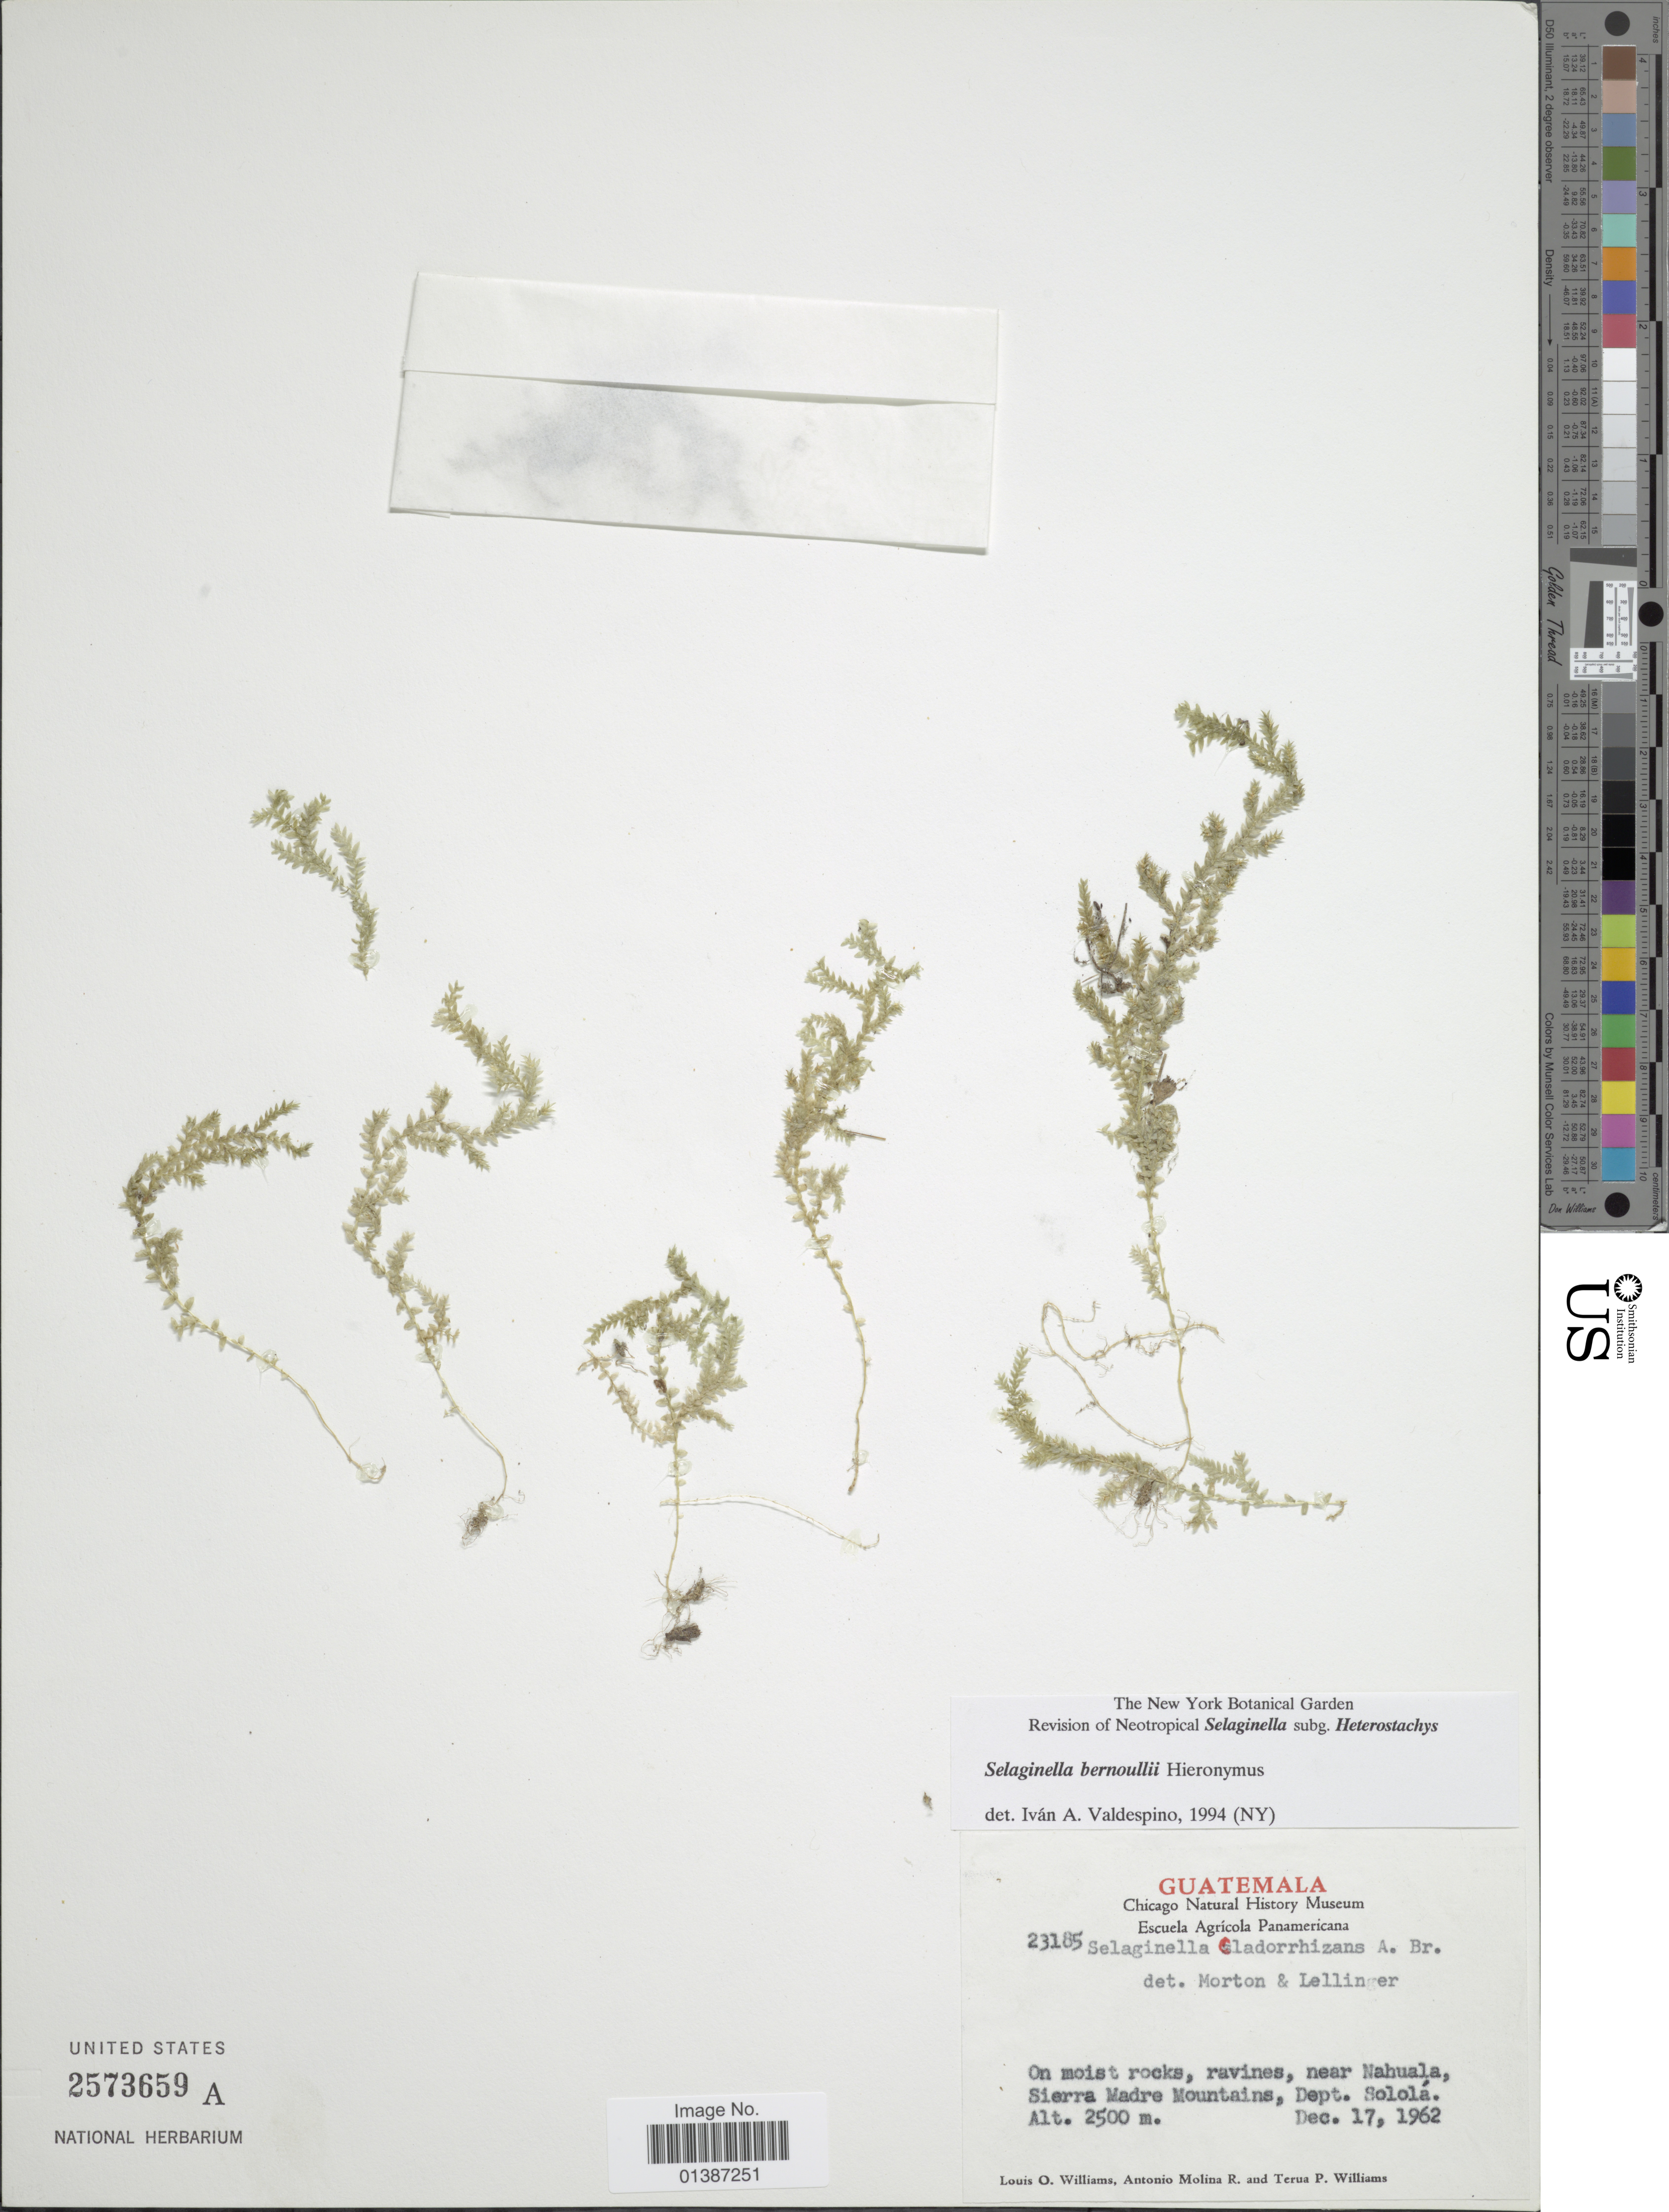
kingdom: Plantae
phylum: Tracheophyta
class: Lycopodiopsida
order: Selaginellales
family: Selaginellaceae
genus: Selaginella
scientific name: Selaginella bernoullii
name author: Hieron.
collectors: L. O. Williams, A. Molina R. & T. P. Williams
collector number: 23185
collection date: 1962-12-17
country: Guatemala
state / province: Sololá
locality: On moist rocks, ravines, near Nahuala, Sierra Madre Mountains,Dept. Sololá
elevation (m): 2500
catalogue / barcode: US 2573659A